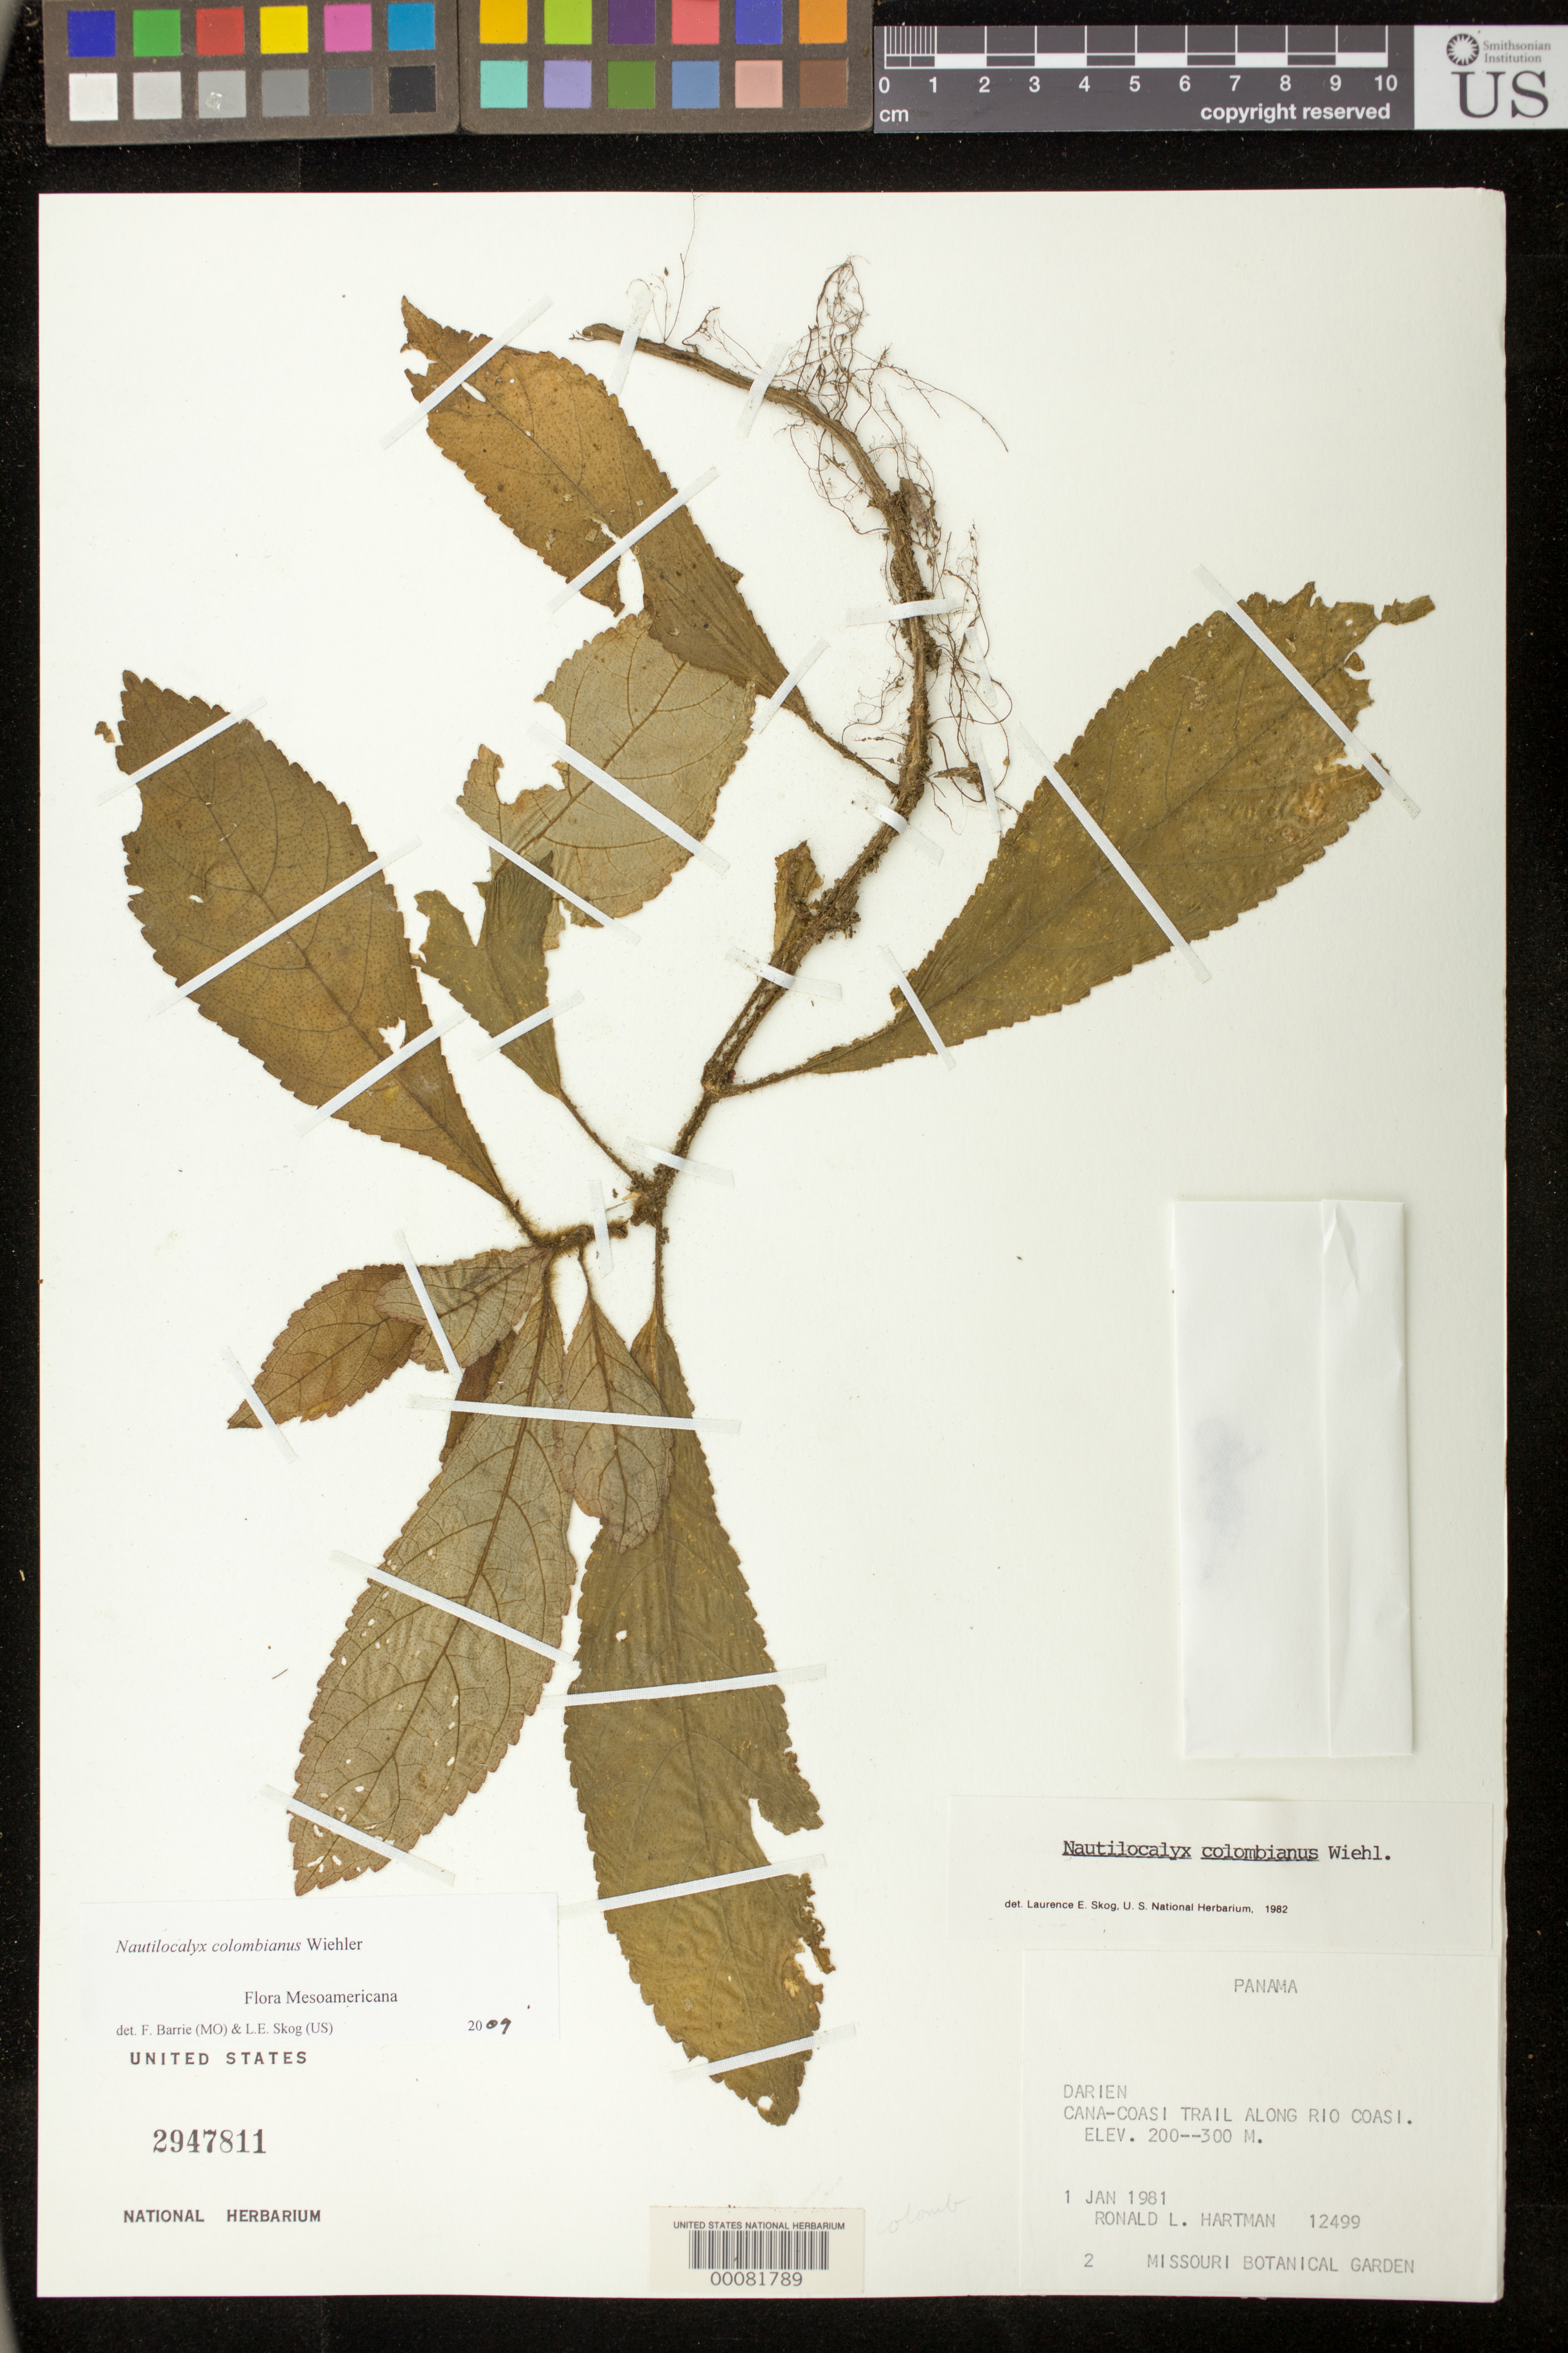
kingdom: Plantae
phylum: Tracheophyta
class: Magnoliopsida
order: Lamiales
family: Gesneriaceae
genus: Nautilocalyx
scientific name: Nautilocalyx colombianus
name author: Wiehler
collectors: R. L. Hartman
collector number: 12499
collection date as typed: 01 Jan 1981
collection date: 1981-01-01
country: Panama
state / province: Darién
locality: Cana-Coasi trail along Rio Coasi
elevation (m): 200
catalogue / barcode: US 2947811